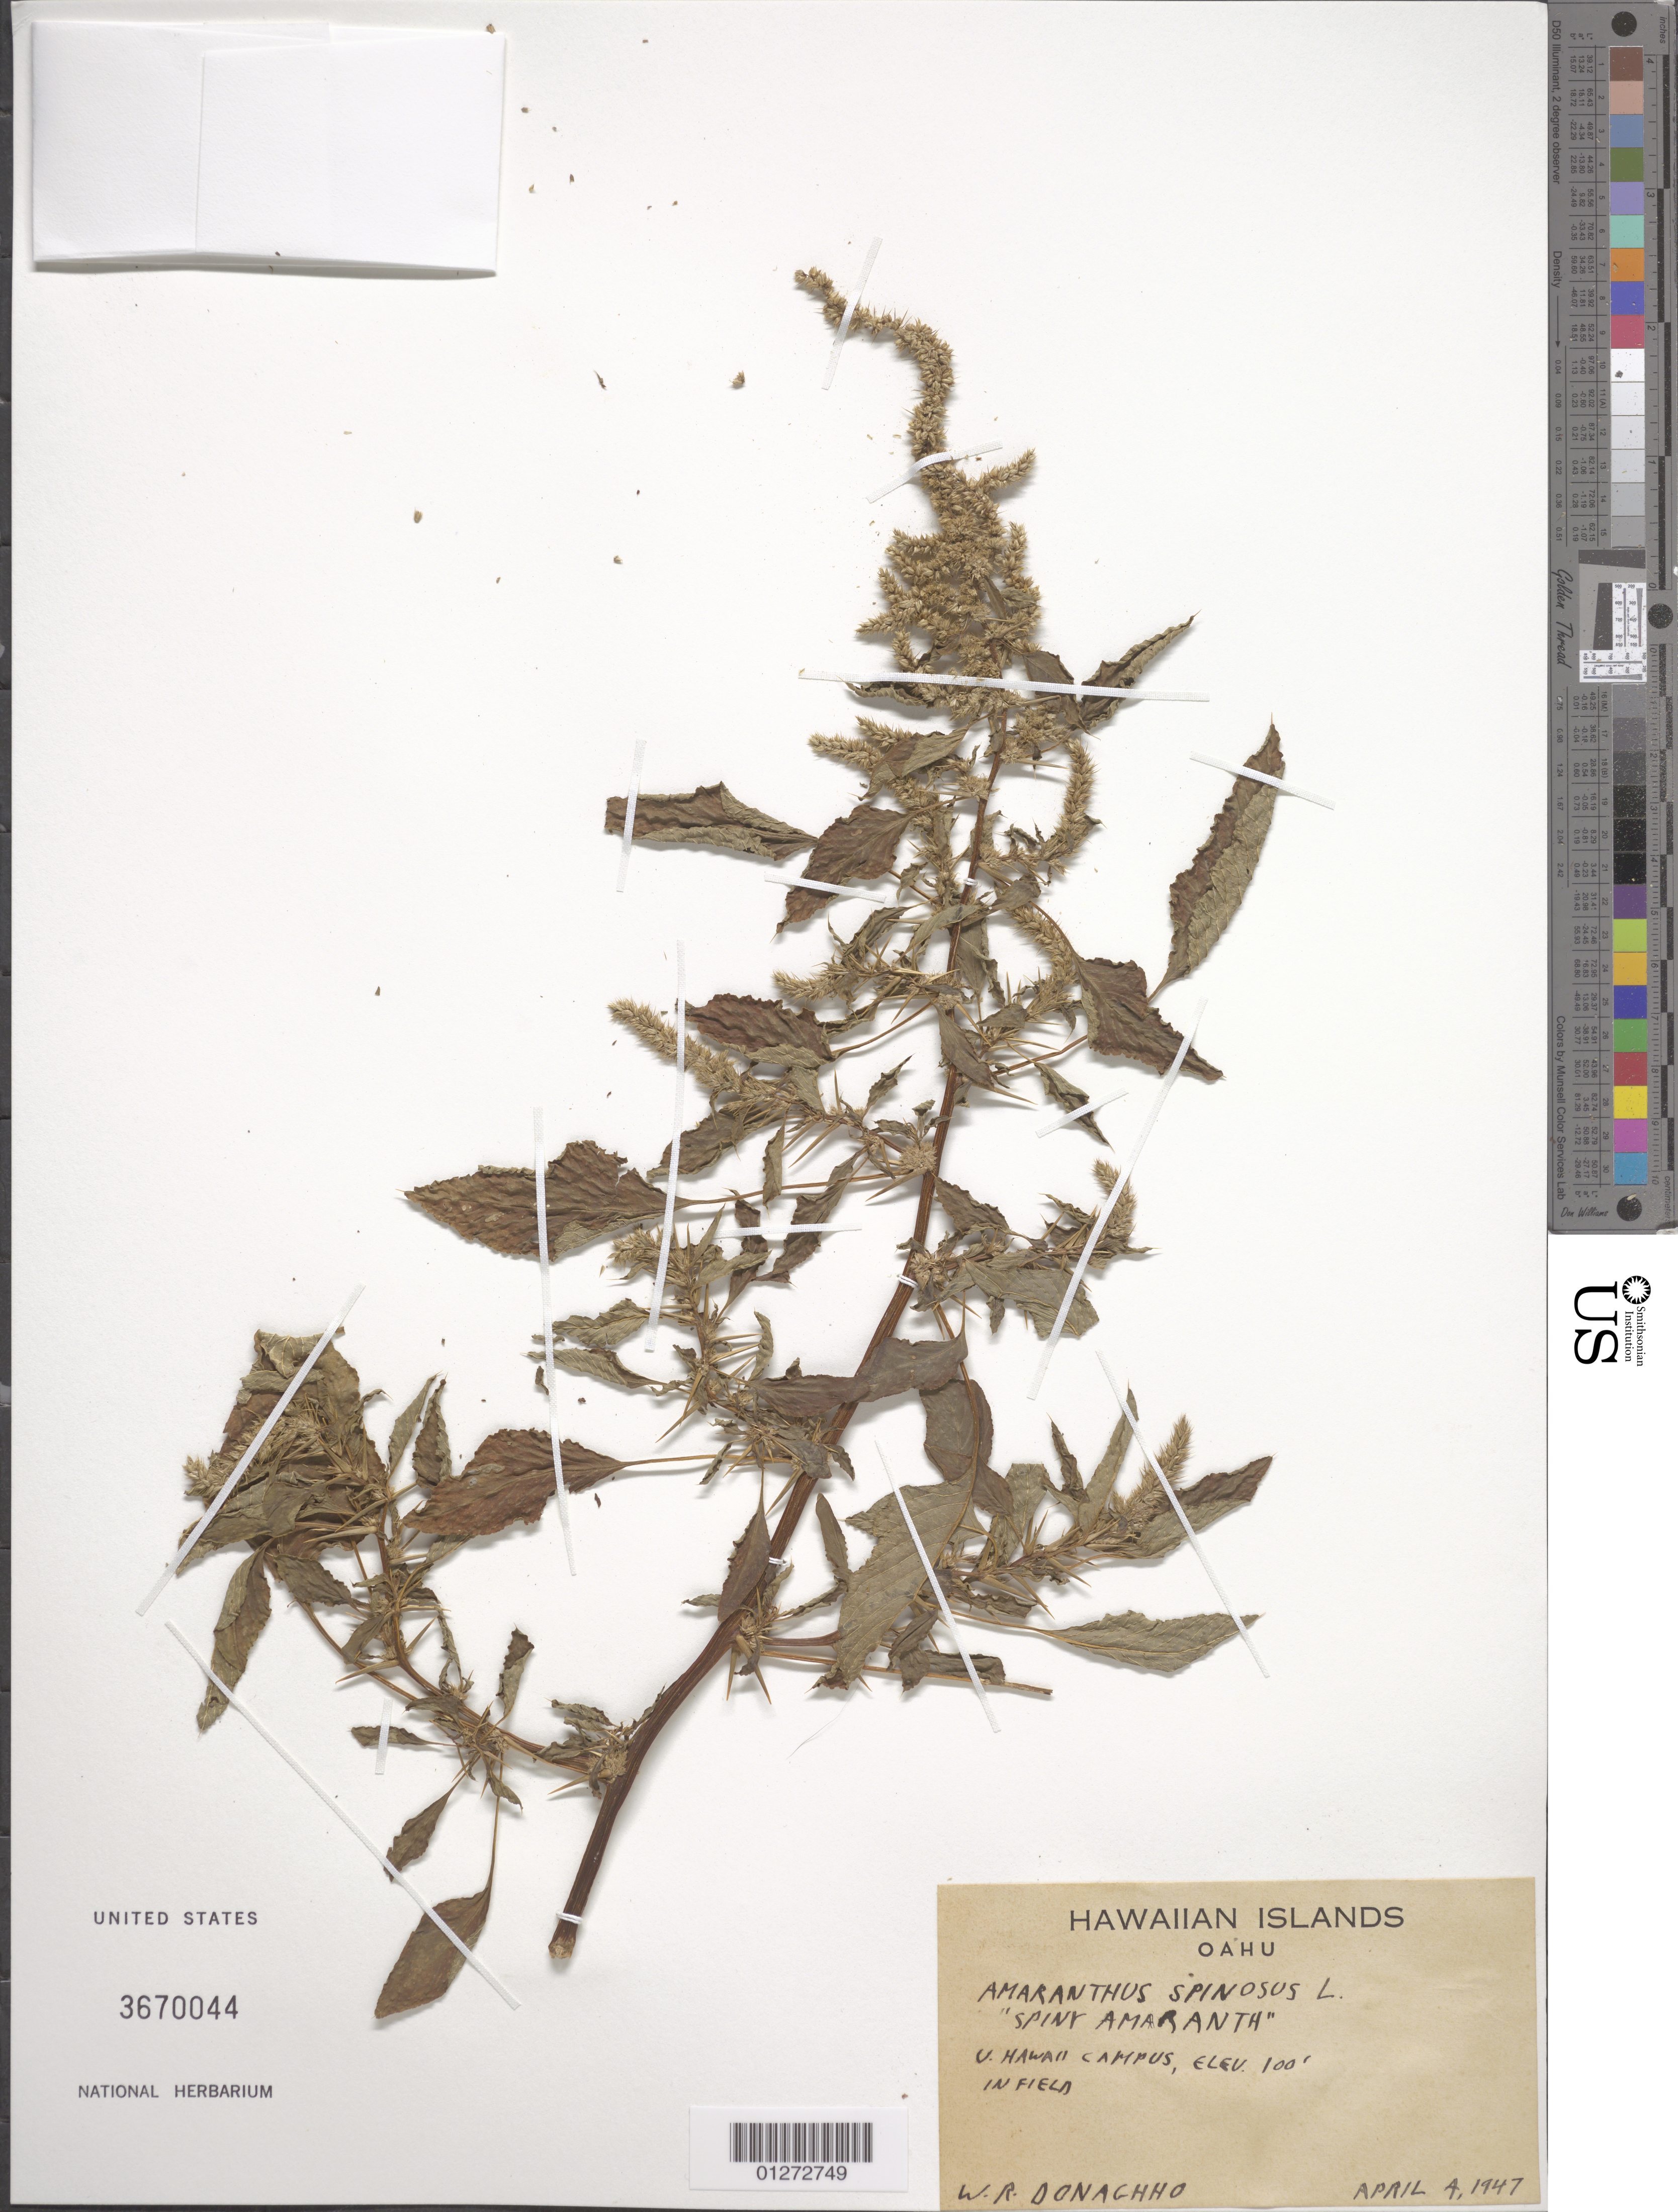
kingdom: Plantae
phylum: Tracheophyta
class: Magnoliopsida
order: Caryophyllales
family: Amaranthaceae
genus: Amaranthus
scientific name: Amaranthus spinosus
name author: L.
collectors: W. Donaghho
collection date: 1947-04-04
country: United States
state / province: Hawaii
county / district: Honolulu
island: Oahu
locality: U.H. Campus, Honolulu.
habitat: In field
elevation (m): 30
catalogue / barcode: US 3670044